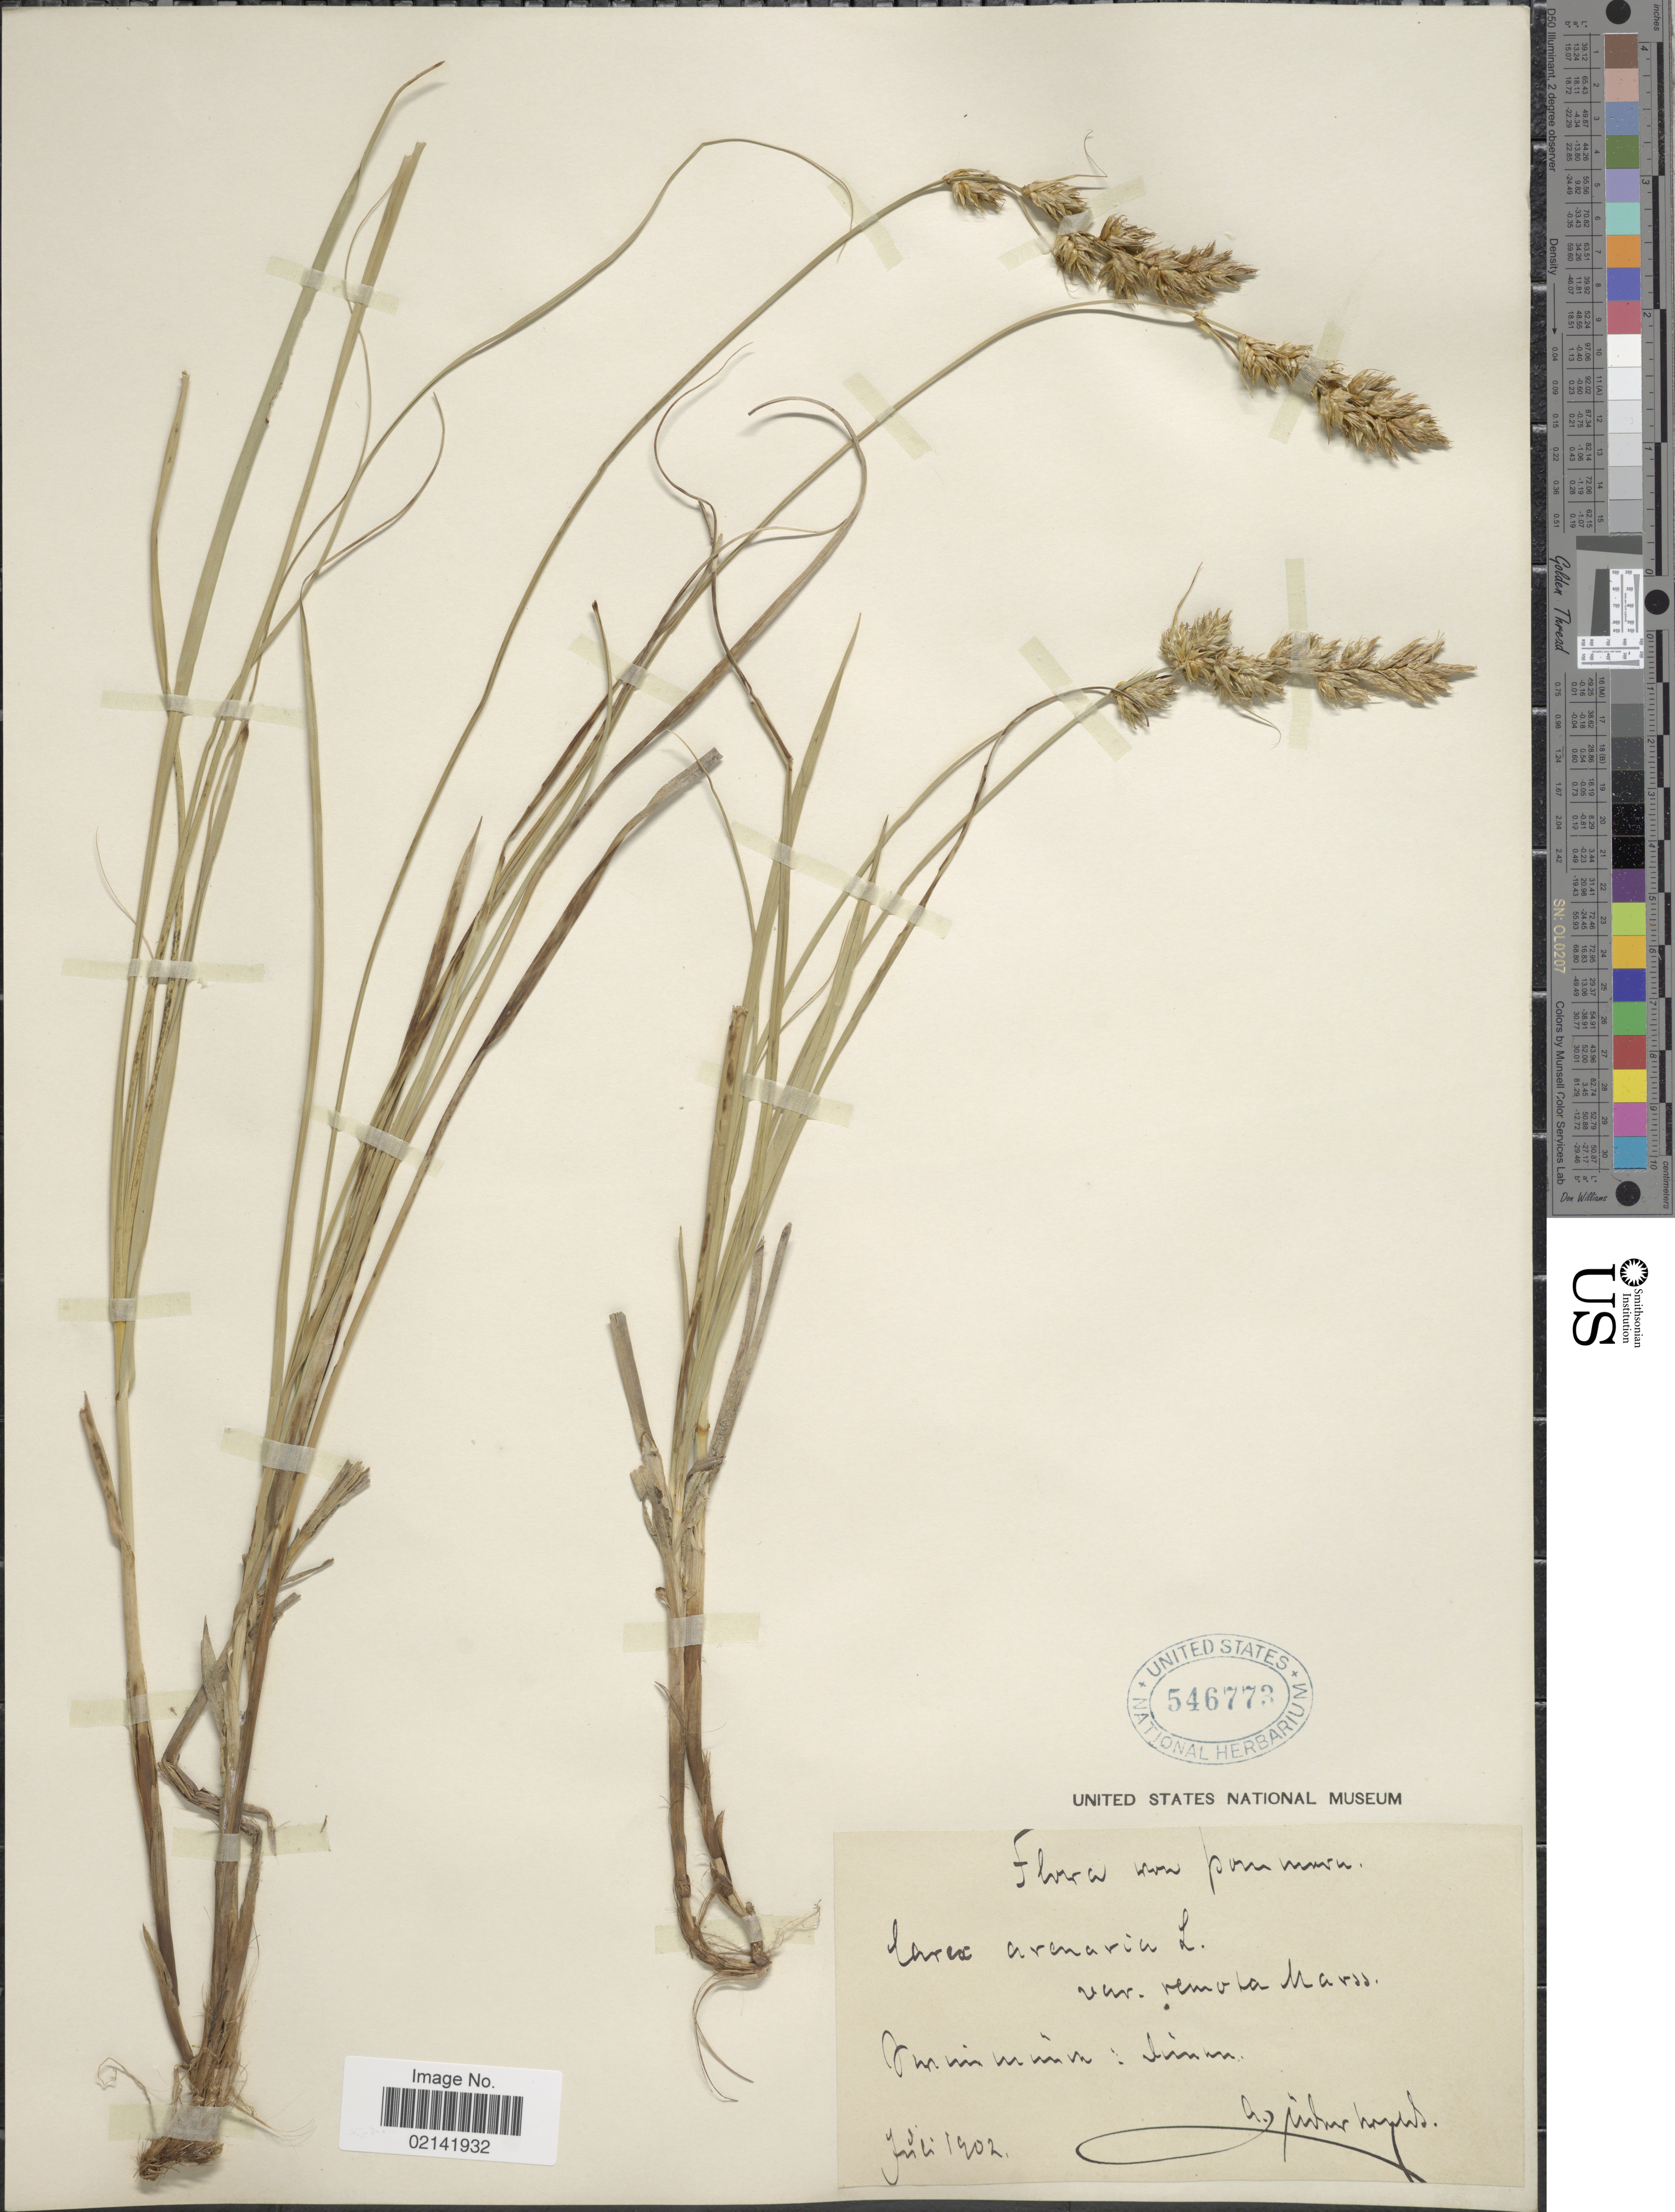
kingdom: Plantae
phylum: Tracheophyta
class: Liliopsida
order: Poales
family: Cyperaceae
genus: Carex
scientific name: Carex arenaria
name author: L.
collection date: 1902-07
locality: Pon Mava. Junuin im muir: Limun [interpreted]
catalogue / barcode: US 546773